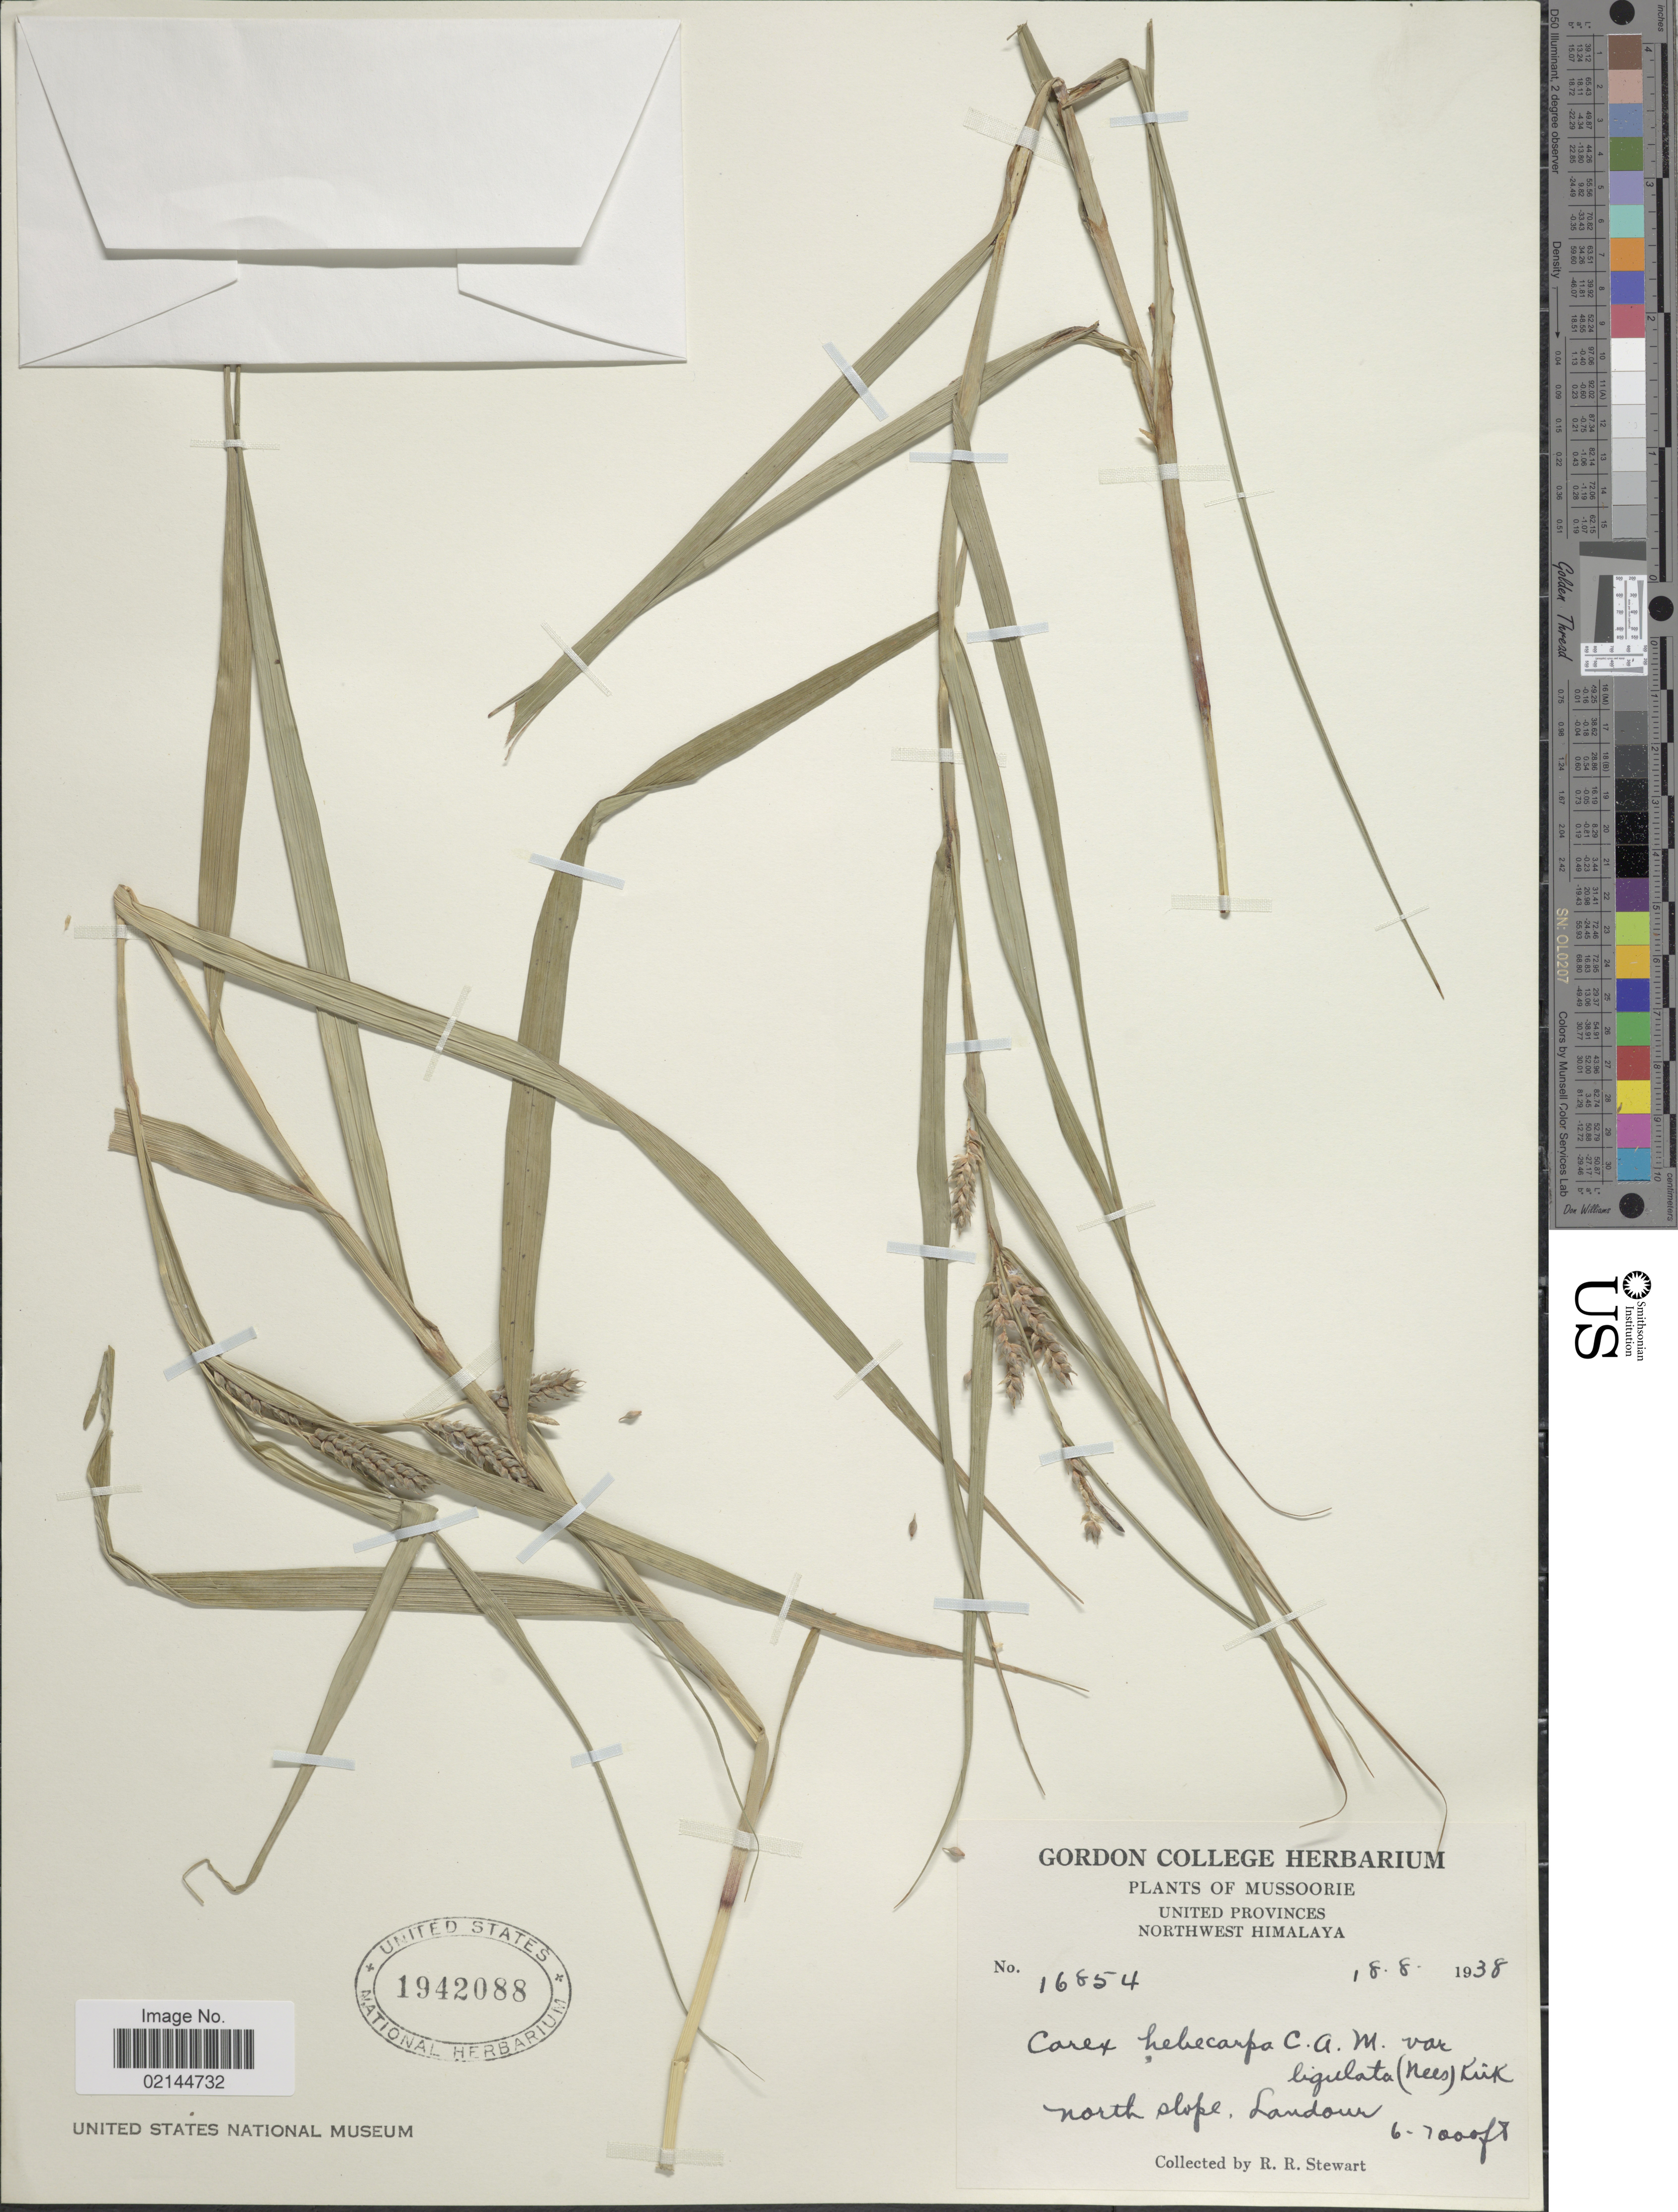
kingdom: Plantae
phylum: Tracheophyta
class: Liliopsida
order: Poales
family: Cyperaceae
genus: Carex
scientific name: Carex hebecarpa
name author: C.A. Mey.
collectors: R. R. Stewart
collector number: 16854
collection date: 1938-08-18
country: India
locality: Mussoorie. United Provinces, Northwest Himalaya. North slope, Landour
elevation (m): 1829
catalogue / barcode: US 1942088